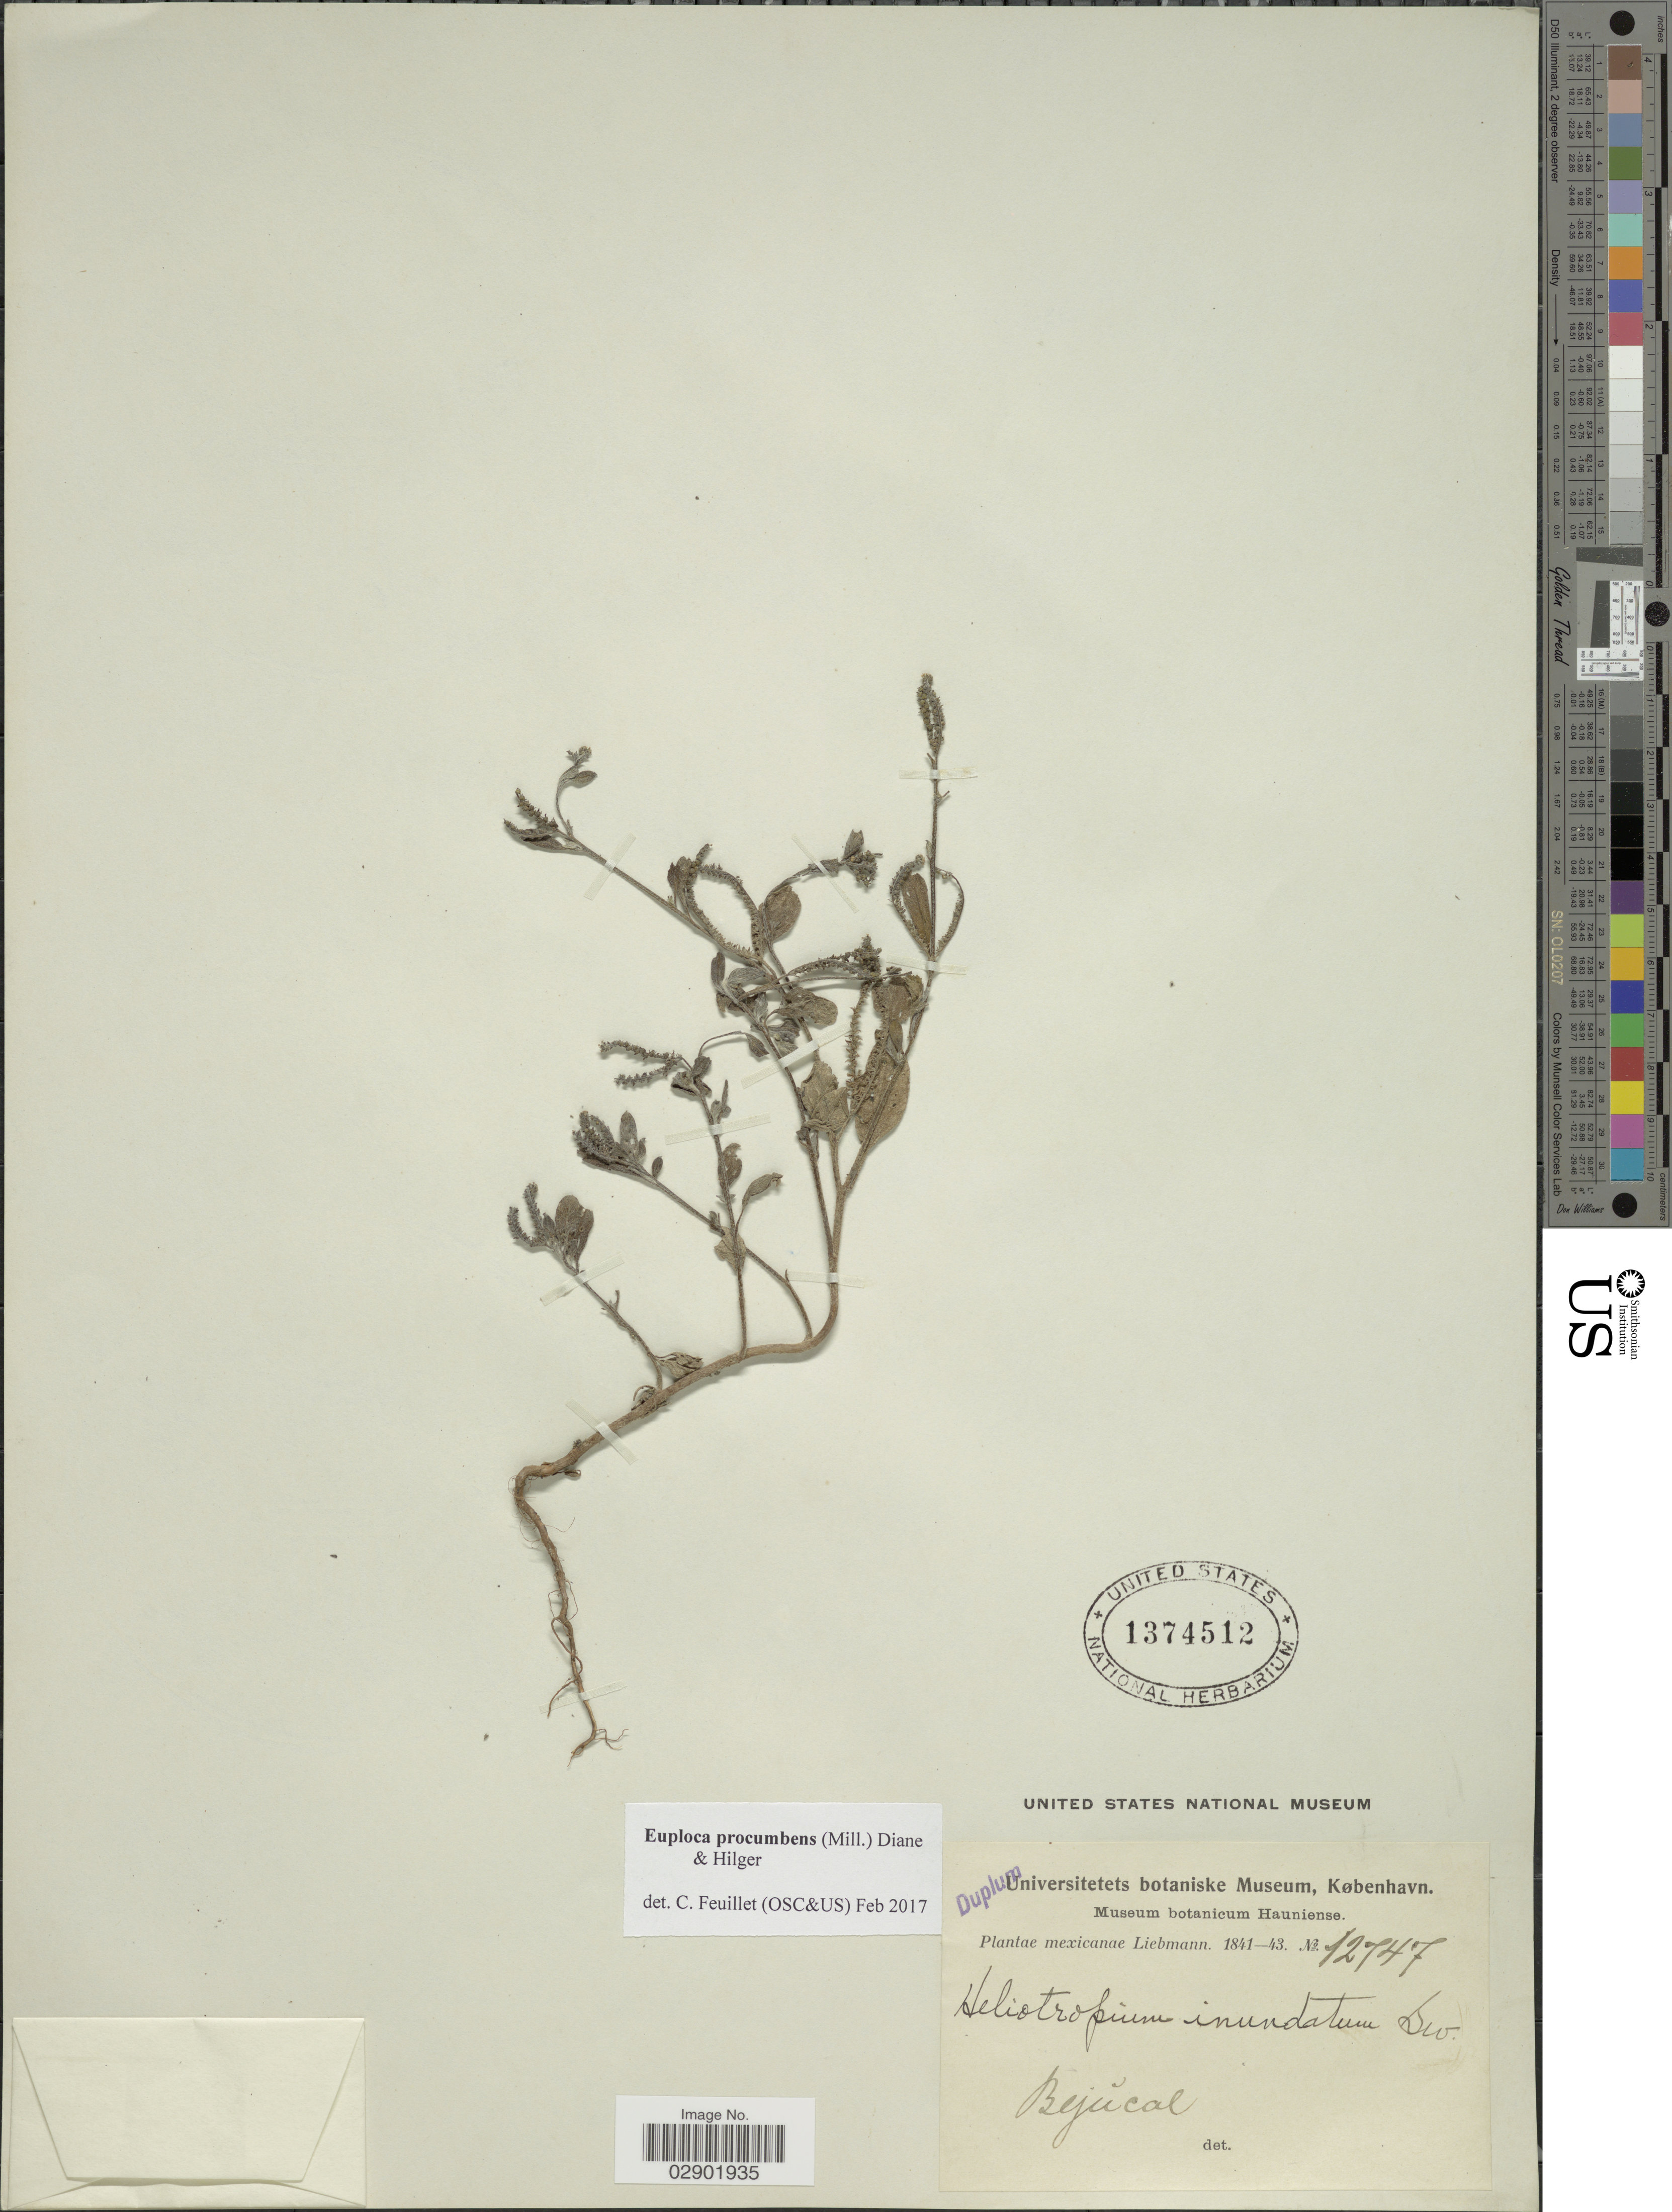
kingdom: Plantae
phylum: Tracheophyta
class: Magnoliopsida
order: Boraginales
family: Heliotropiaceae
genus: Euploca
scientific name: Euploca procumbens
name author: (Mill.) Diane & Hilger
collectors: Liebmann, --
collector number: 12747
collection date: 1841/1843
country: Mexico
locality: Bejúcal.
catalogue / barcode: US 1374512